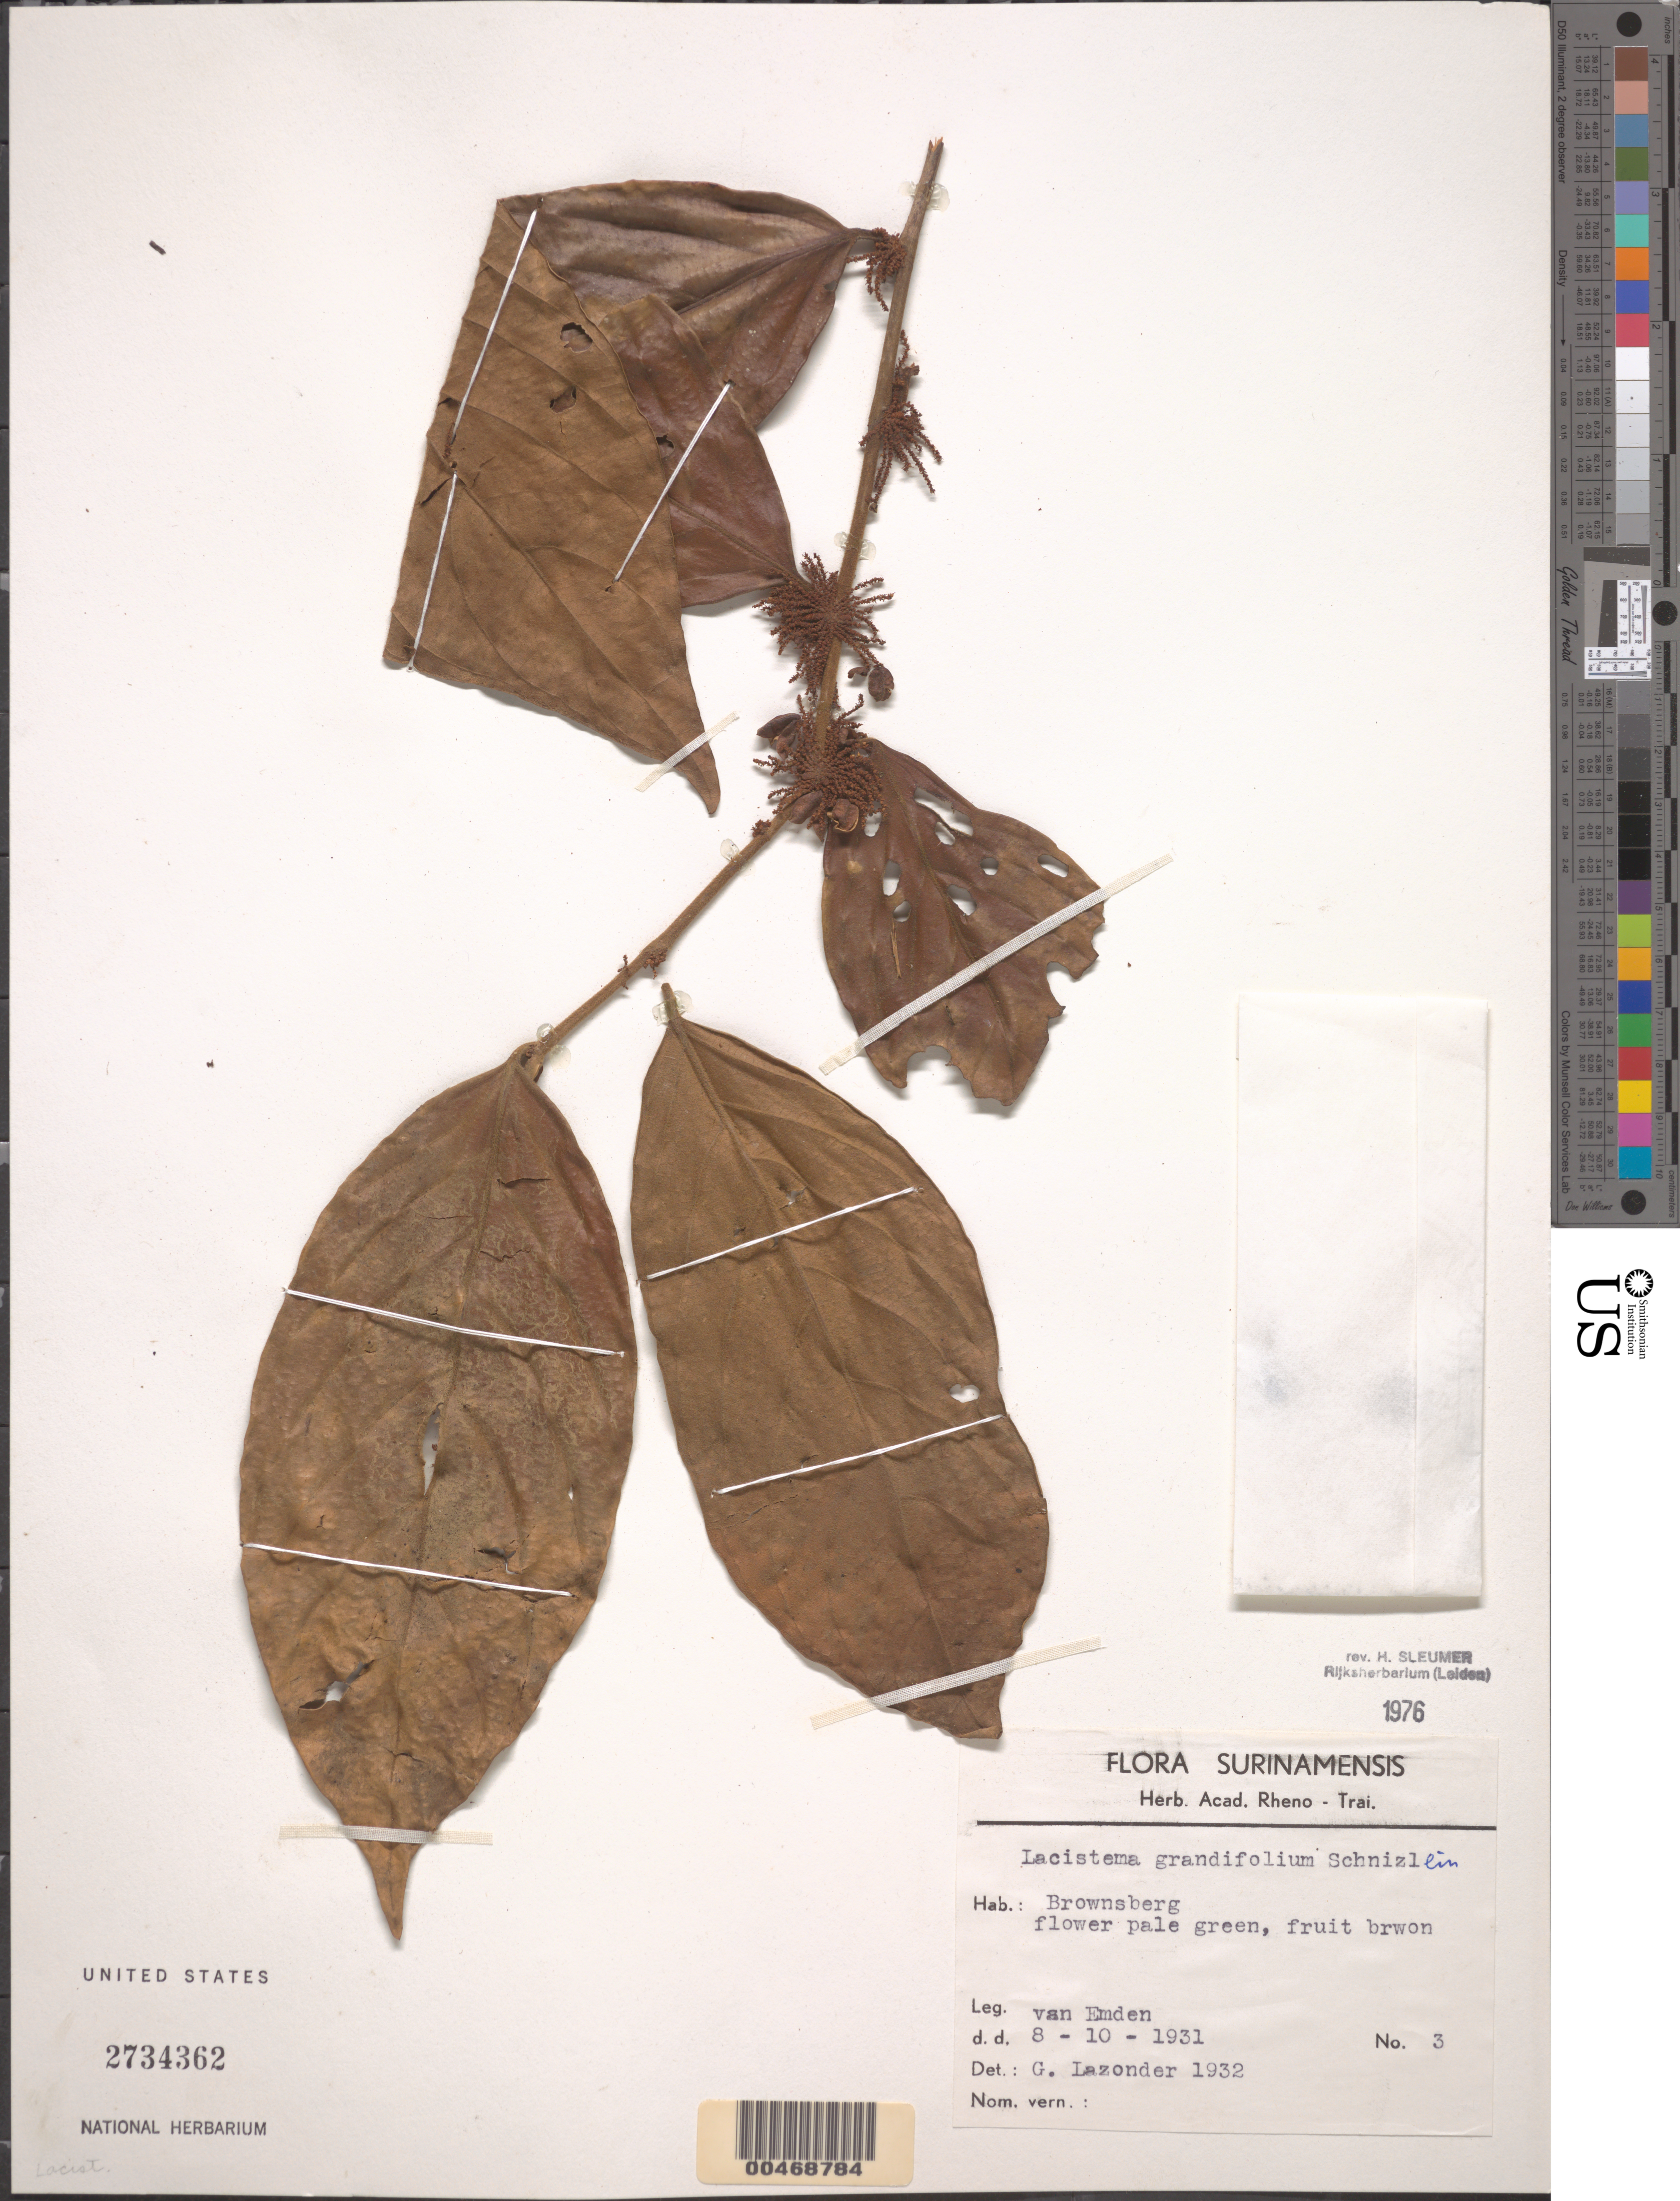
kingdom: Plantae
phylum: Tracheophyta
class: Magnoliopsida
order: Malpighiales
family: Lacistemataceae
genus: Lacistema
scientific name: Lacistema grandifolium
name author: Schnizl.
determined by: Lazonder, G.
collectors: W. van Emden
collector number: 3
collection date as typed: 8-Oct-31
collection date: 1931-10-08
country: Suriname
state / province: Brokopondo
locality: Brownsberg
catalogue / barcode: US 2734362